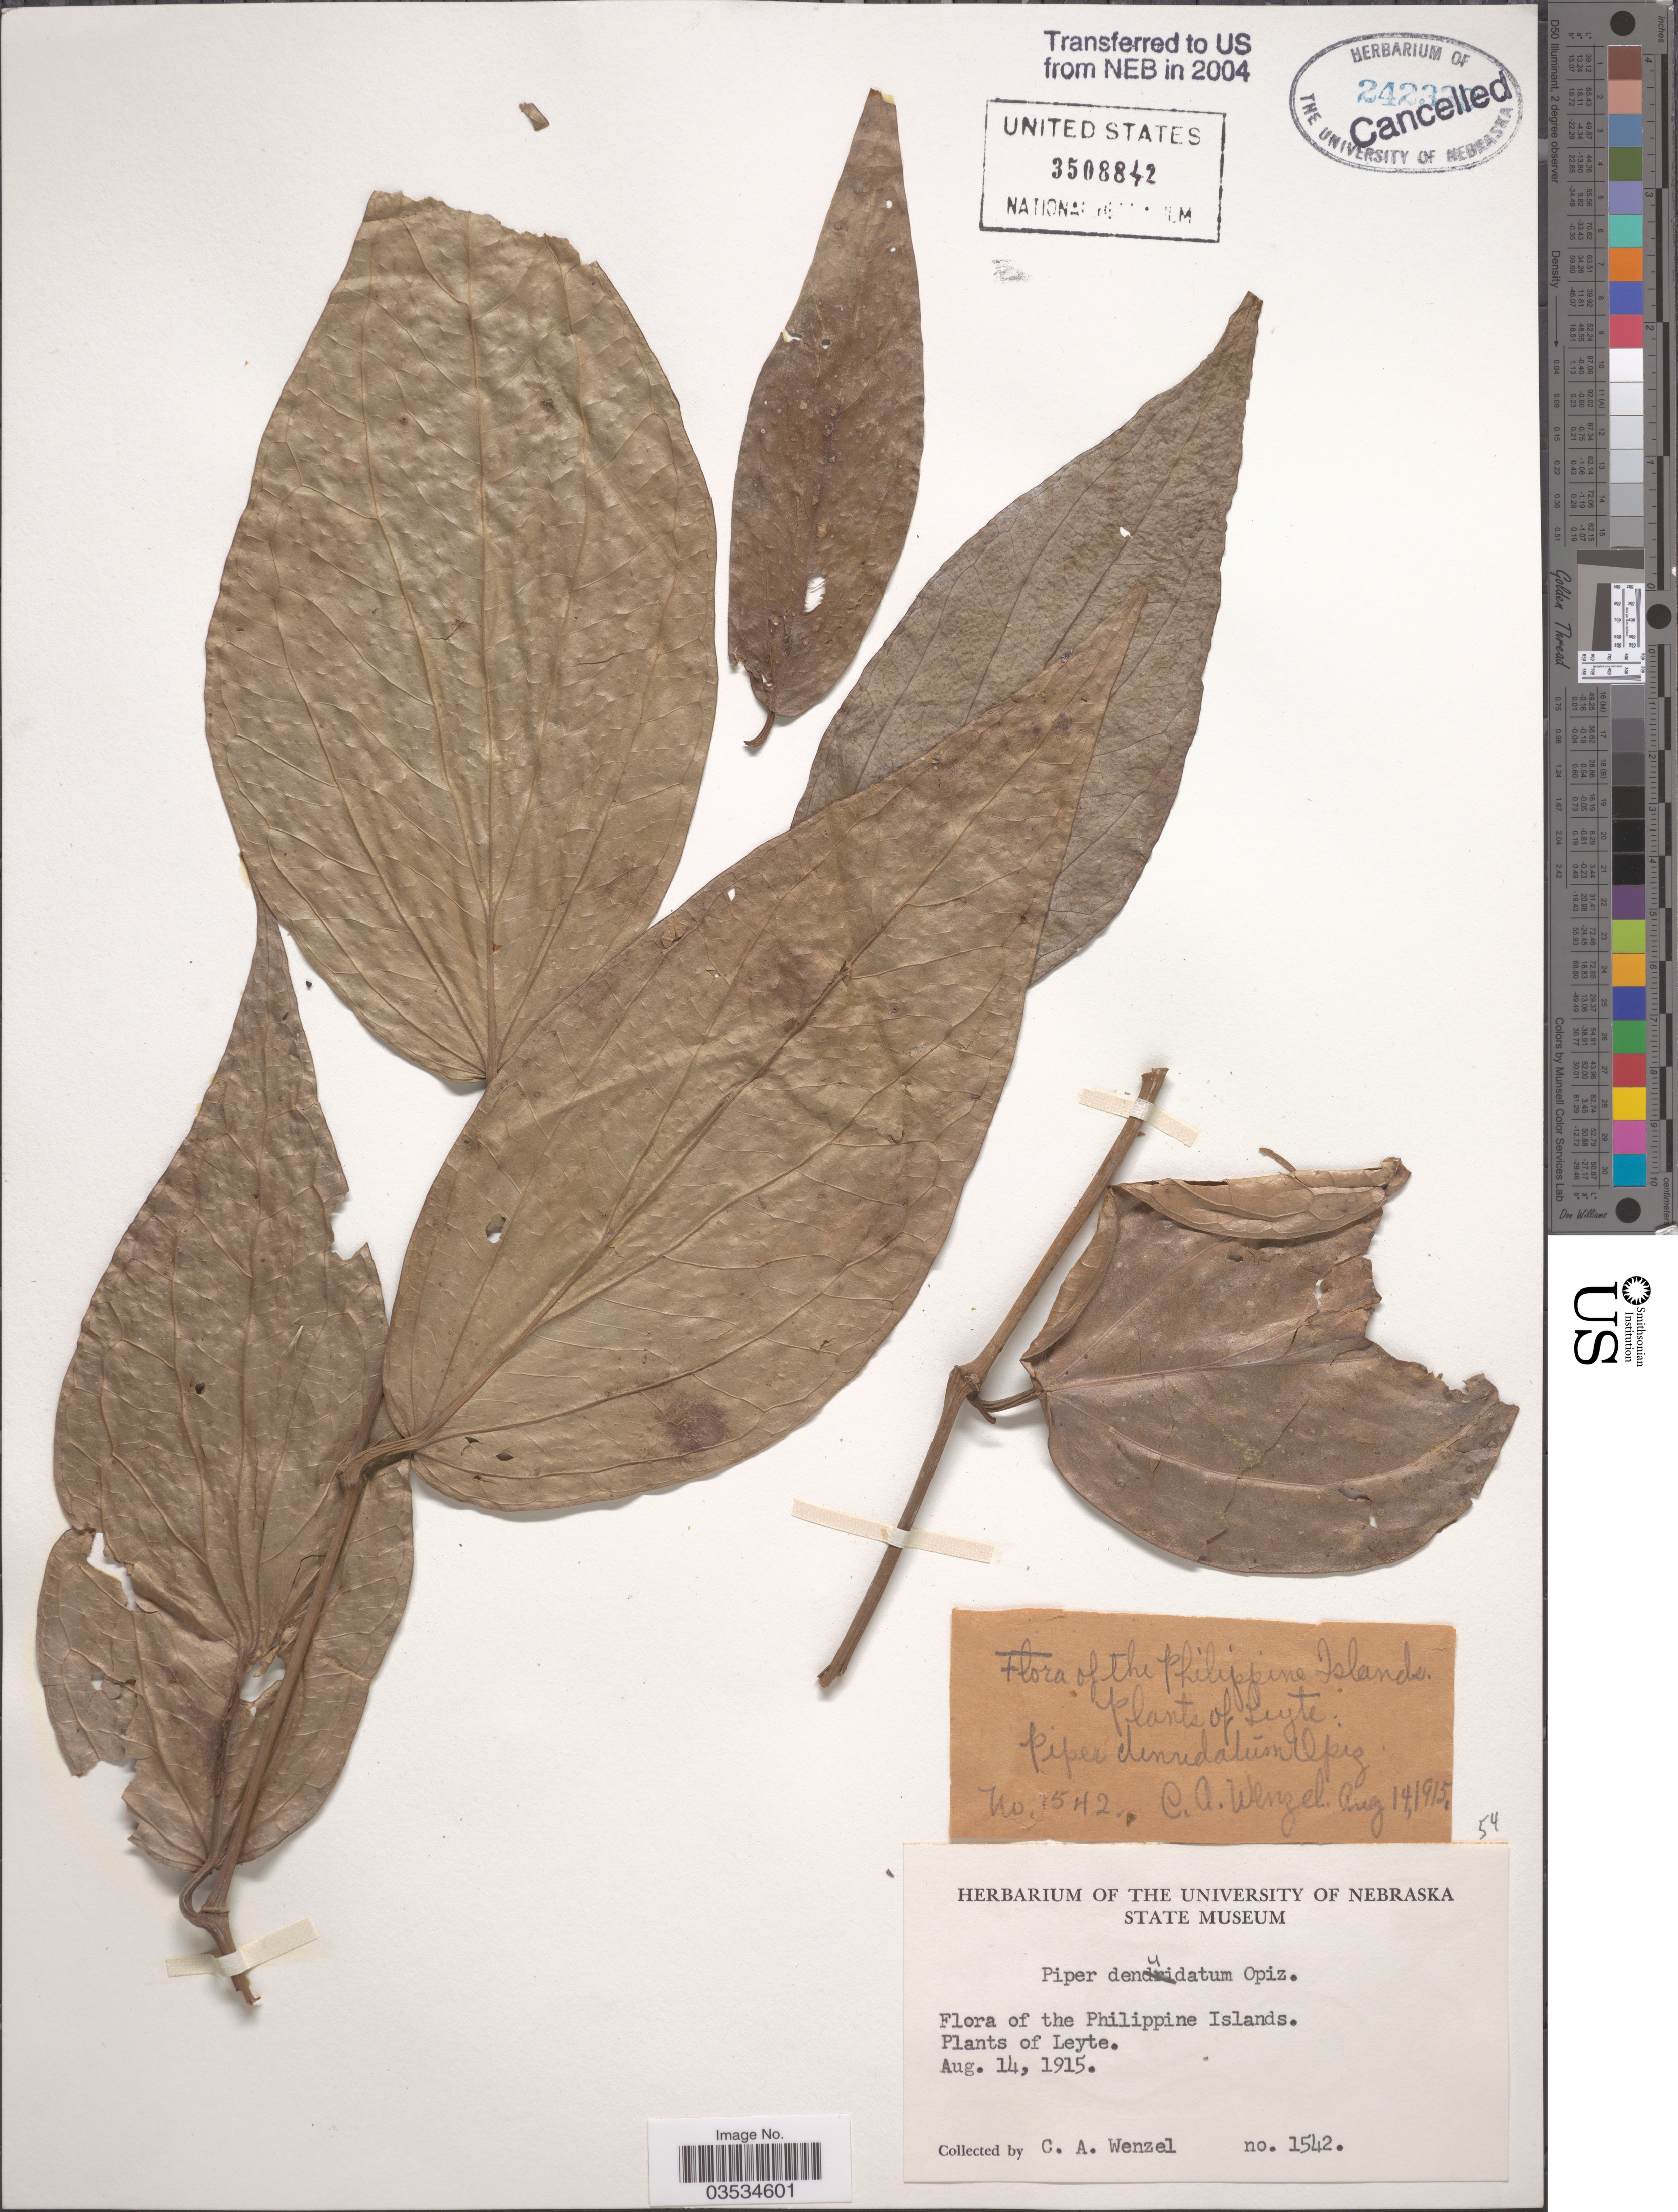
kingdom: Plantae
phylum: Tracheophyta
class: Magnoliopsida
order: Piperales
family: Piperaceae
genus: Piper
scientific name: Piper denudatum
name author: Opiz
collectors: C. Wenzel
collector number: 1542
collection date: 1915-08-14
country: Philippines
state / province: Eastern Visayas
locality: The Philippine Islands. Leyte.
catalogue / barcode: US 3508842